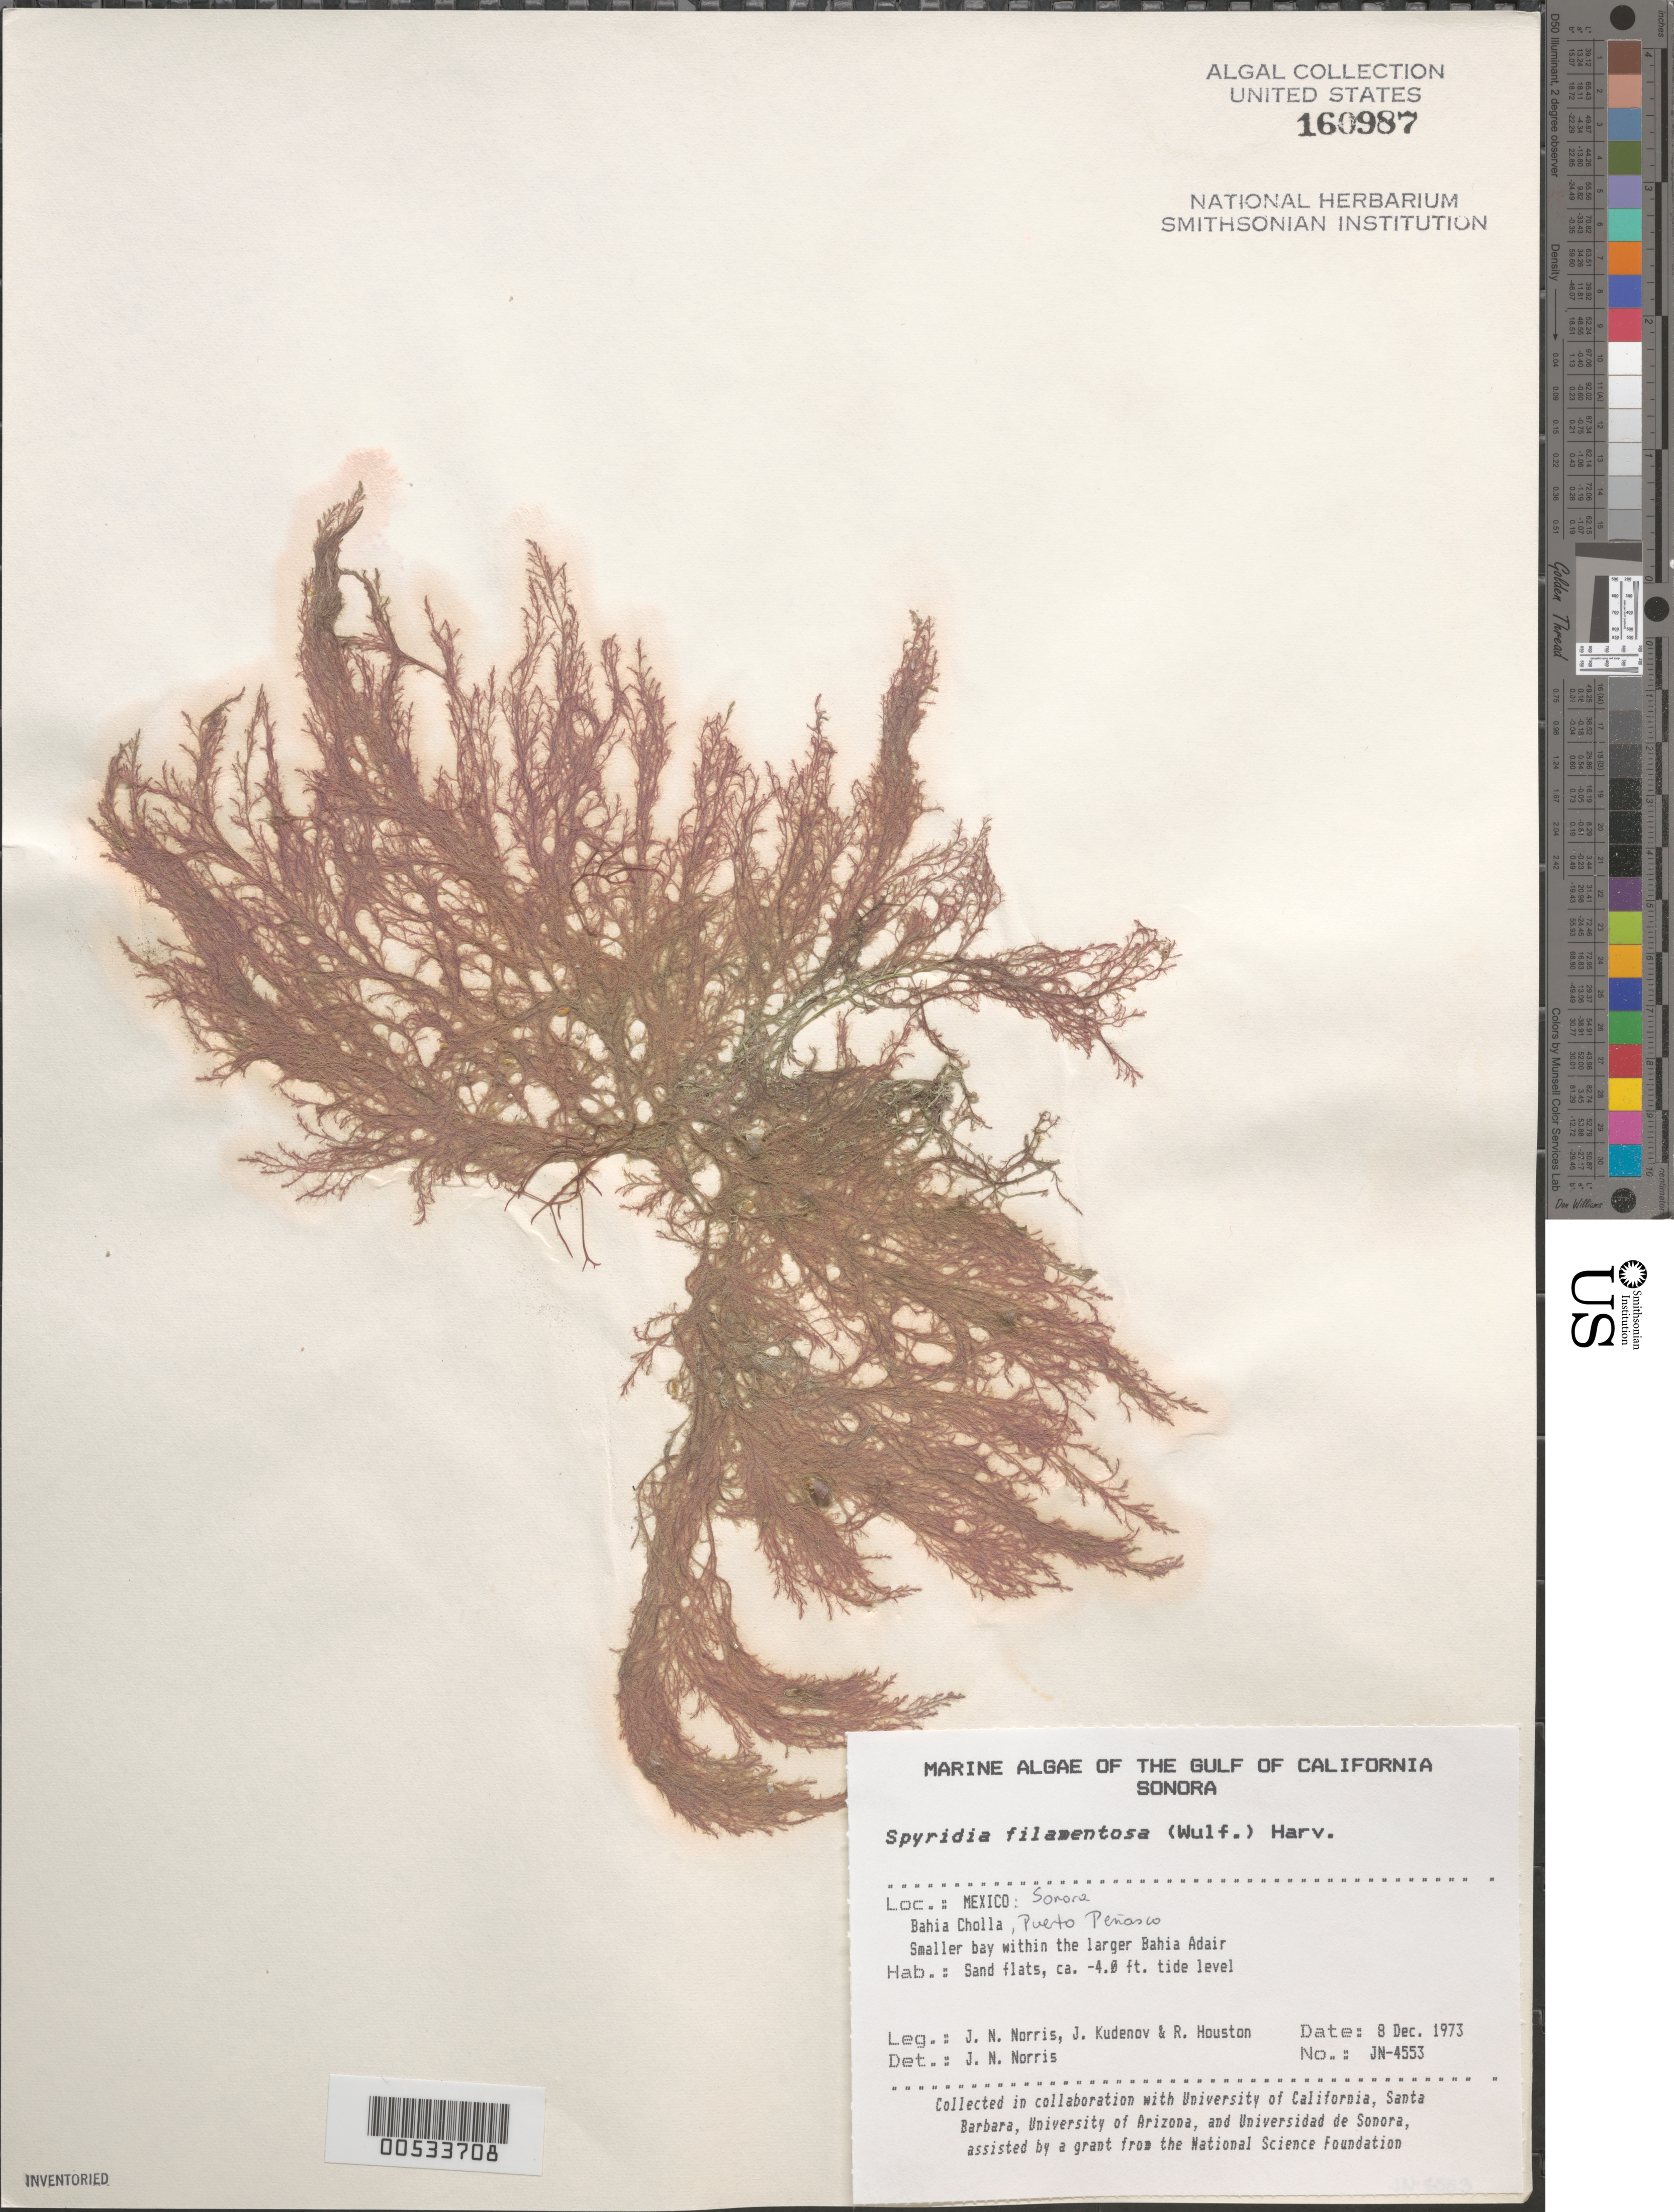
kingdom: Plantae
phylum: Rhodophyta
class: Florideophyceae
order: Ceramiales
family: Spyridiaceae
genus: Spyridia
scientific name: Spyridia filamentosa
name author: (Wulfen) Harv.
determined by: Norris, James N.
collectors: J. N. Norris, J. Kudenov & R. Houston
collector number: JN-4553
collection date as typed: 08 Dec 1973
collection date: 1973-12-08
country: Mexico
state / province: Sonora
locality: Bahia Cholla, Bahia Adair, Puerto Penasco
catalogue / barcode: US 160987